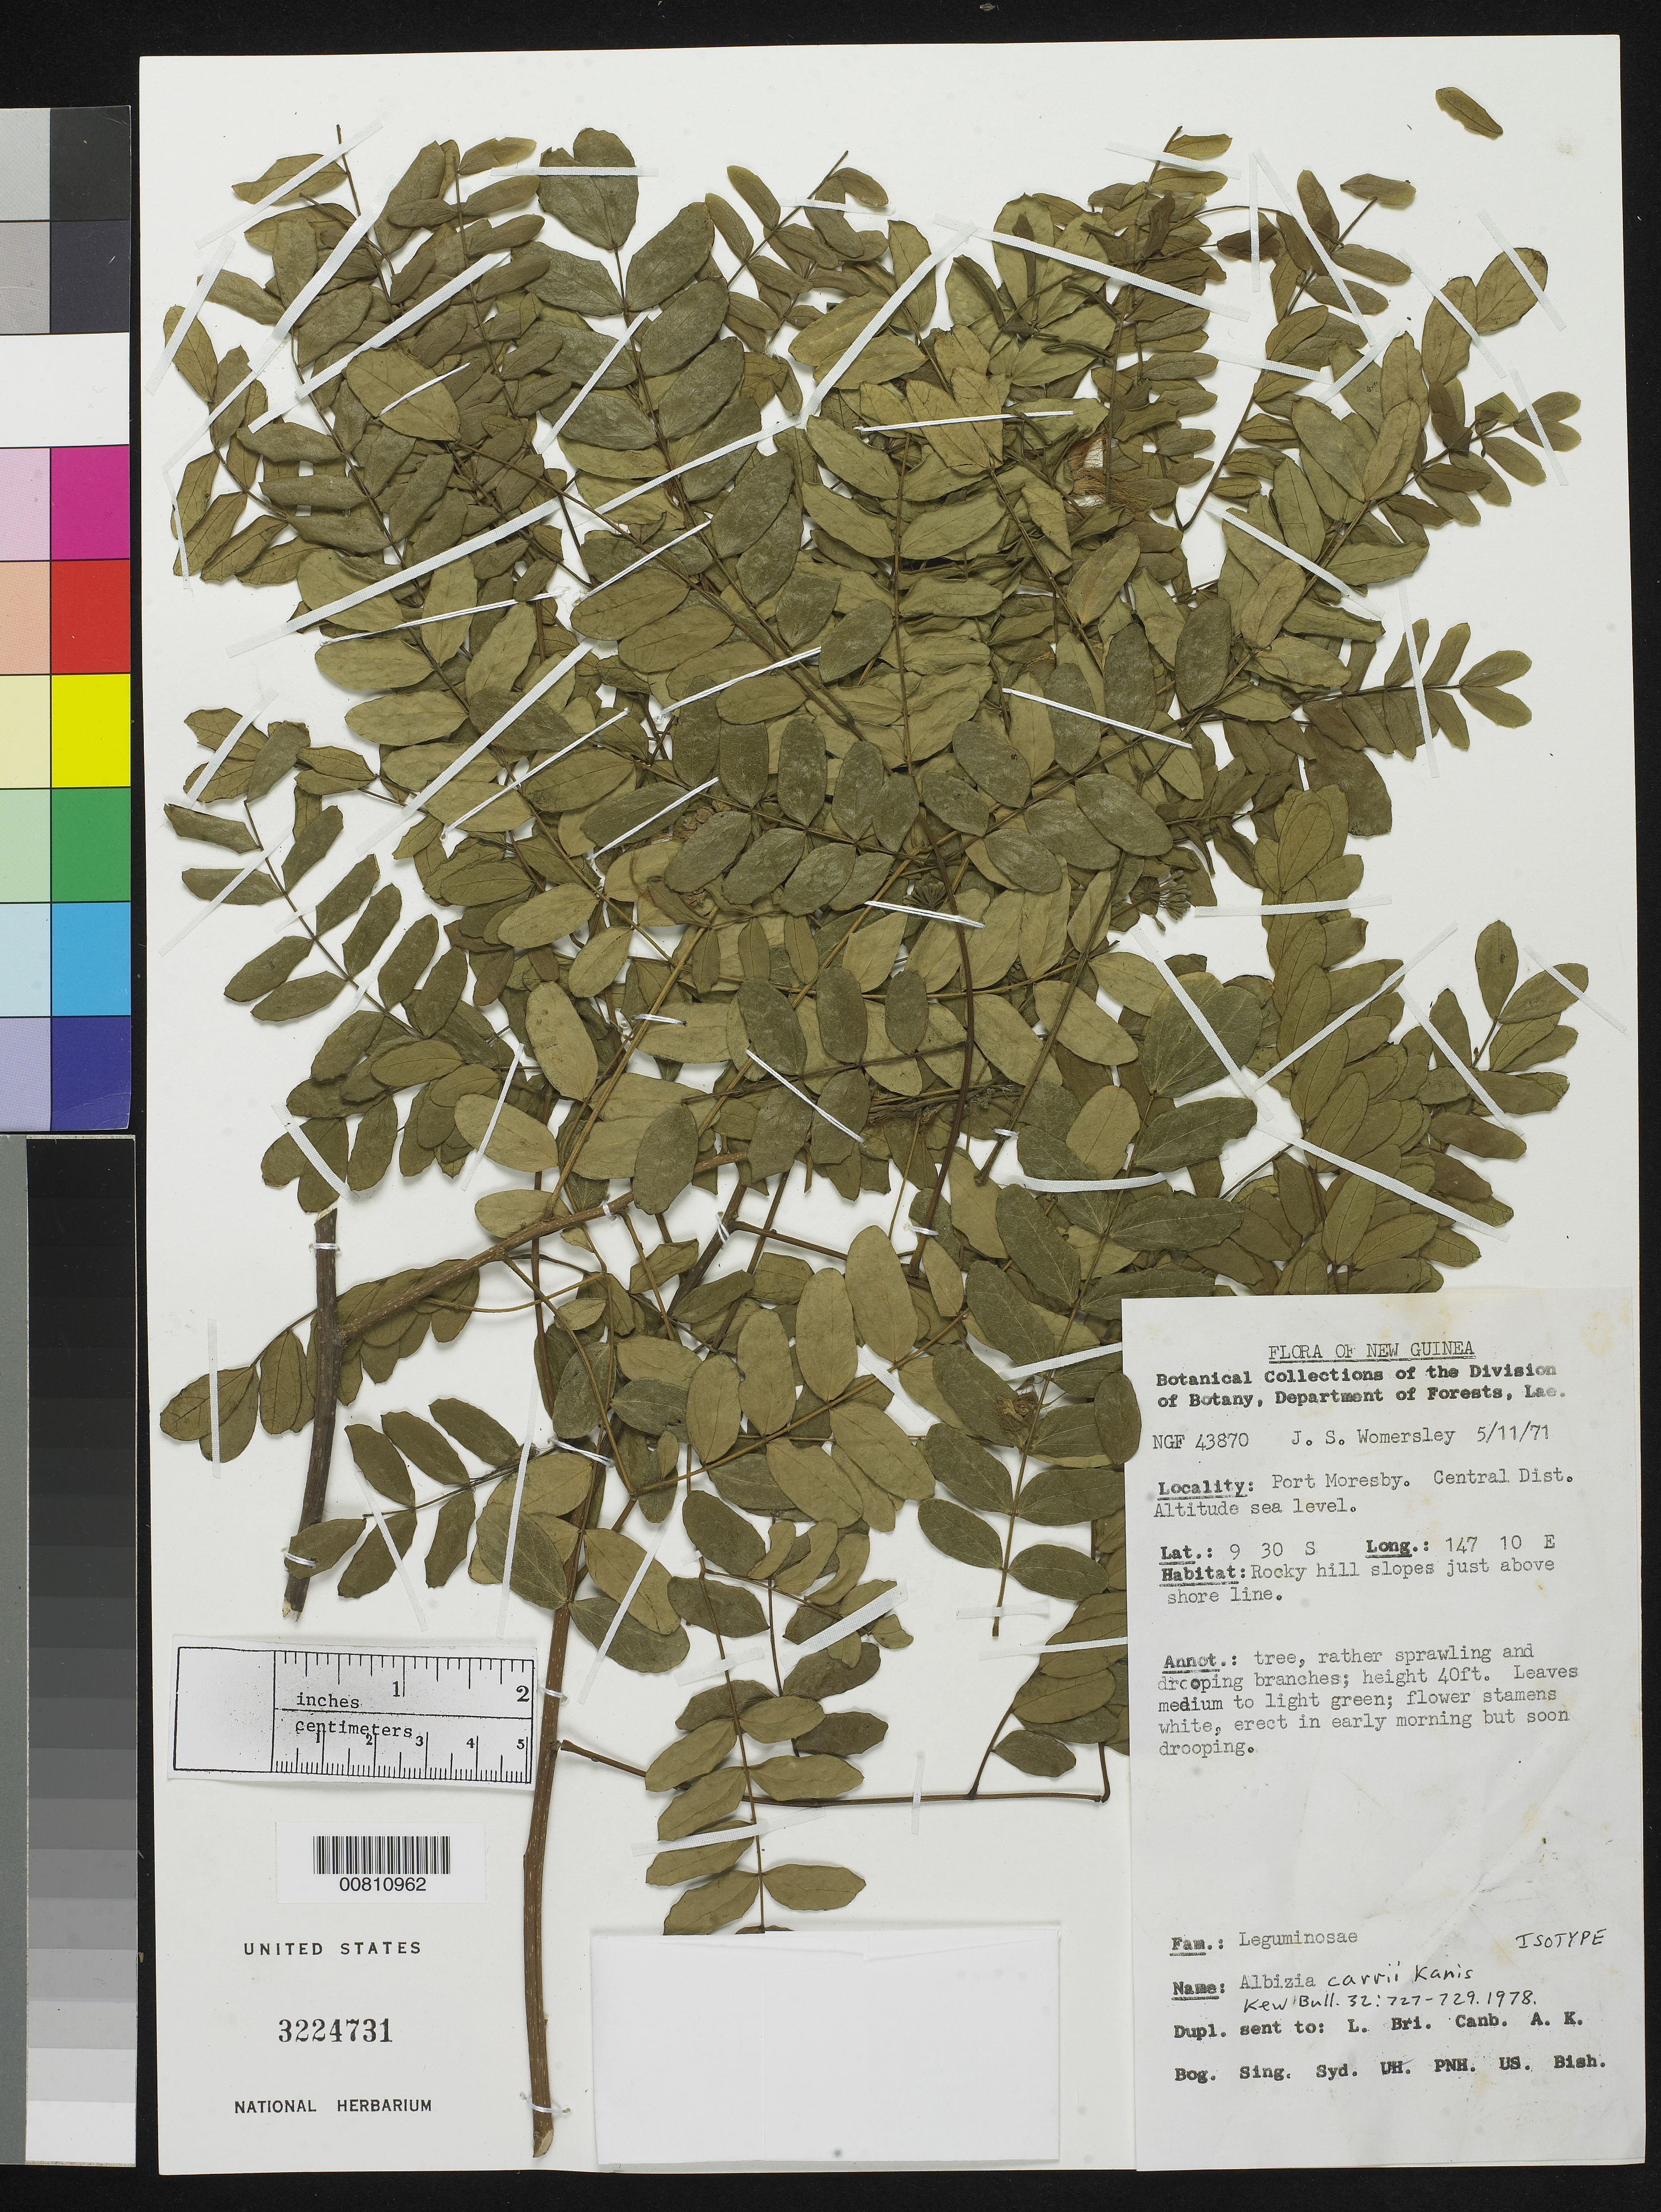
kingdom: Plantae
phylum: Tracheophyta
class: Magnoliopsida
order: Fabales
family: Fabaceae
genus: Albizia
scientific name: Albizia carrii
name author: Kanis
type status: Isotype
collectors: J. S. Womersley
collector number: NGF 43870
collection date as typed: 05 Nov 1971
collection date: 1971-11-05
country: Papua New Guinea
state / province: Central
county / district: Port Moresby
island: New Guinea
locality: Port Moresby. Central Dist. Altitude sea level.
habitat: Rocky hill slopes just above shore line.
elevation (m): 0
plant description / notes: Holotype at CANB.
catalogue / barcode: US 3224731